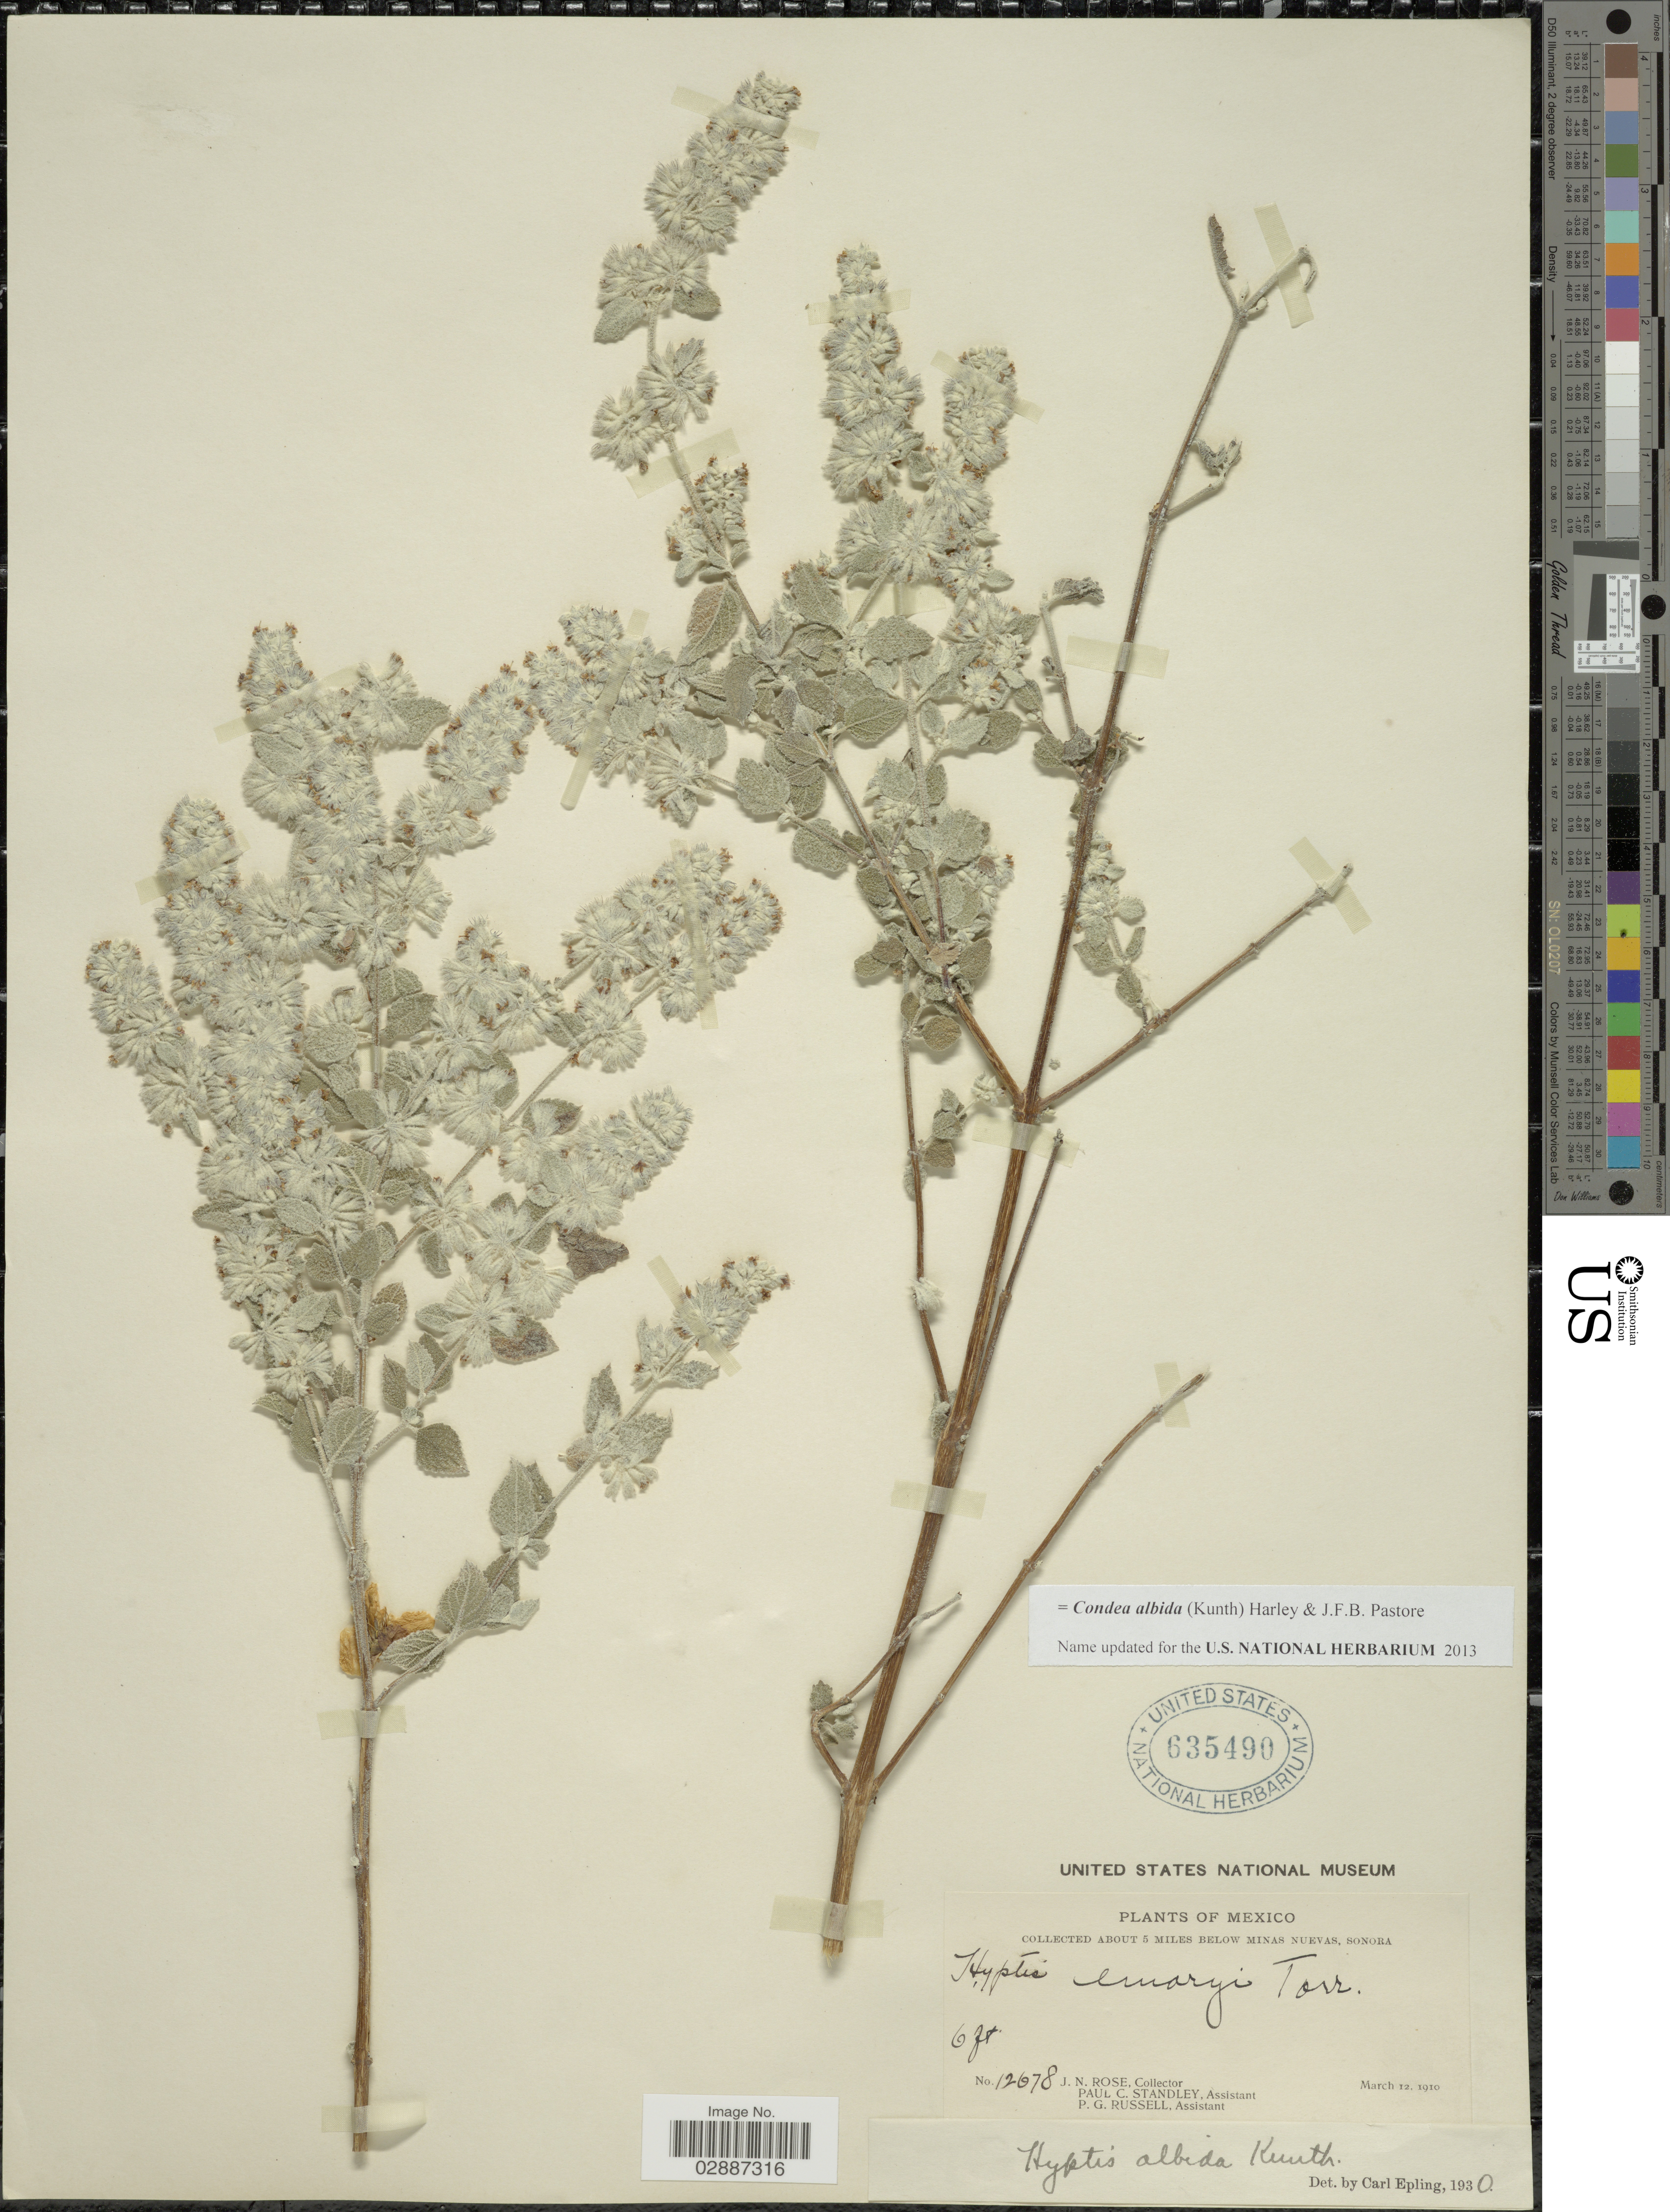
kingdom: Plantae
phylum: Tracheophyta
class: Magnoliopsida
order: Lamiales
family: Lamiaceae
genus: Condea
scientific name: Condea albida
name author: (Kunth) Harley & J.F.B. Pastore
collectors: J. N. Rose, P. C. Standley & P. G. Russell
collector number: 12678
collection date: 1910-03-12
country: Mexico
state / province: Sonora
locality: About 5 miles below Minas Nuevas.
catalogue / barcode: US 635490